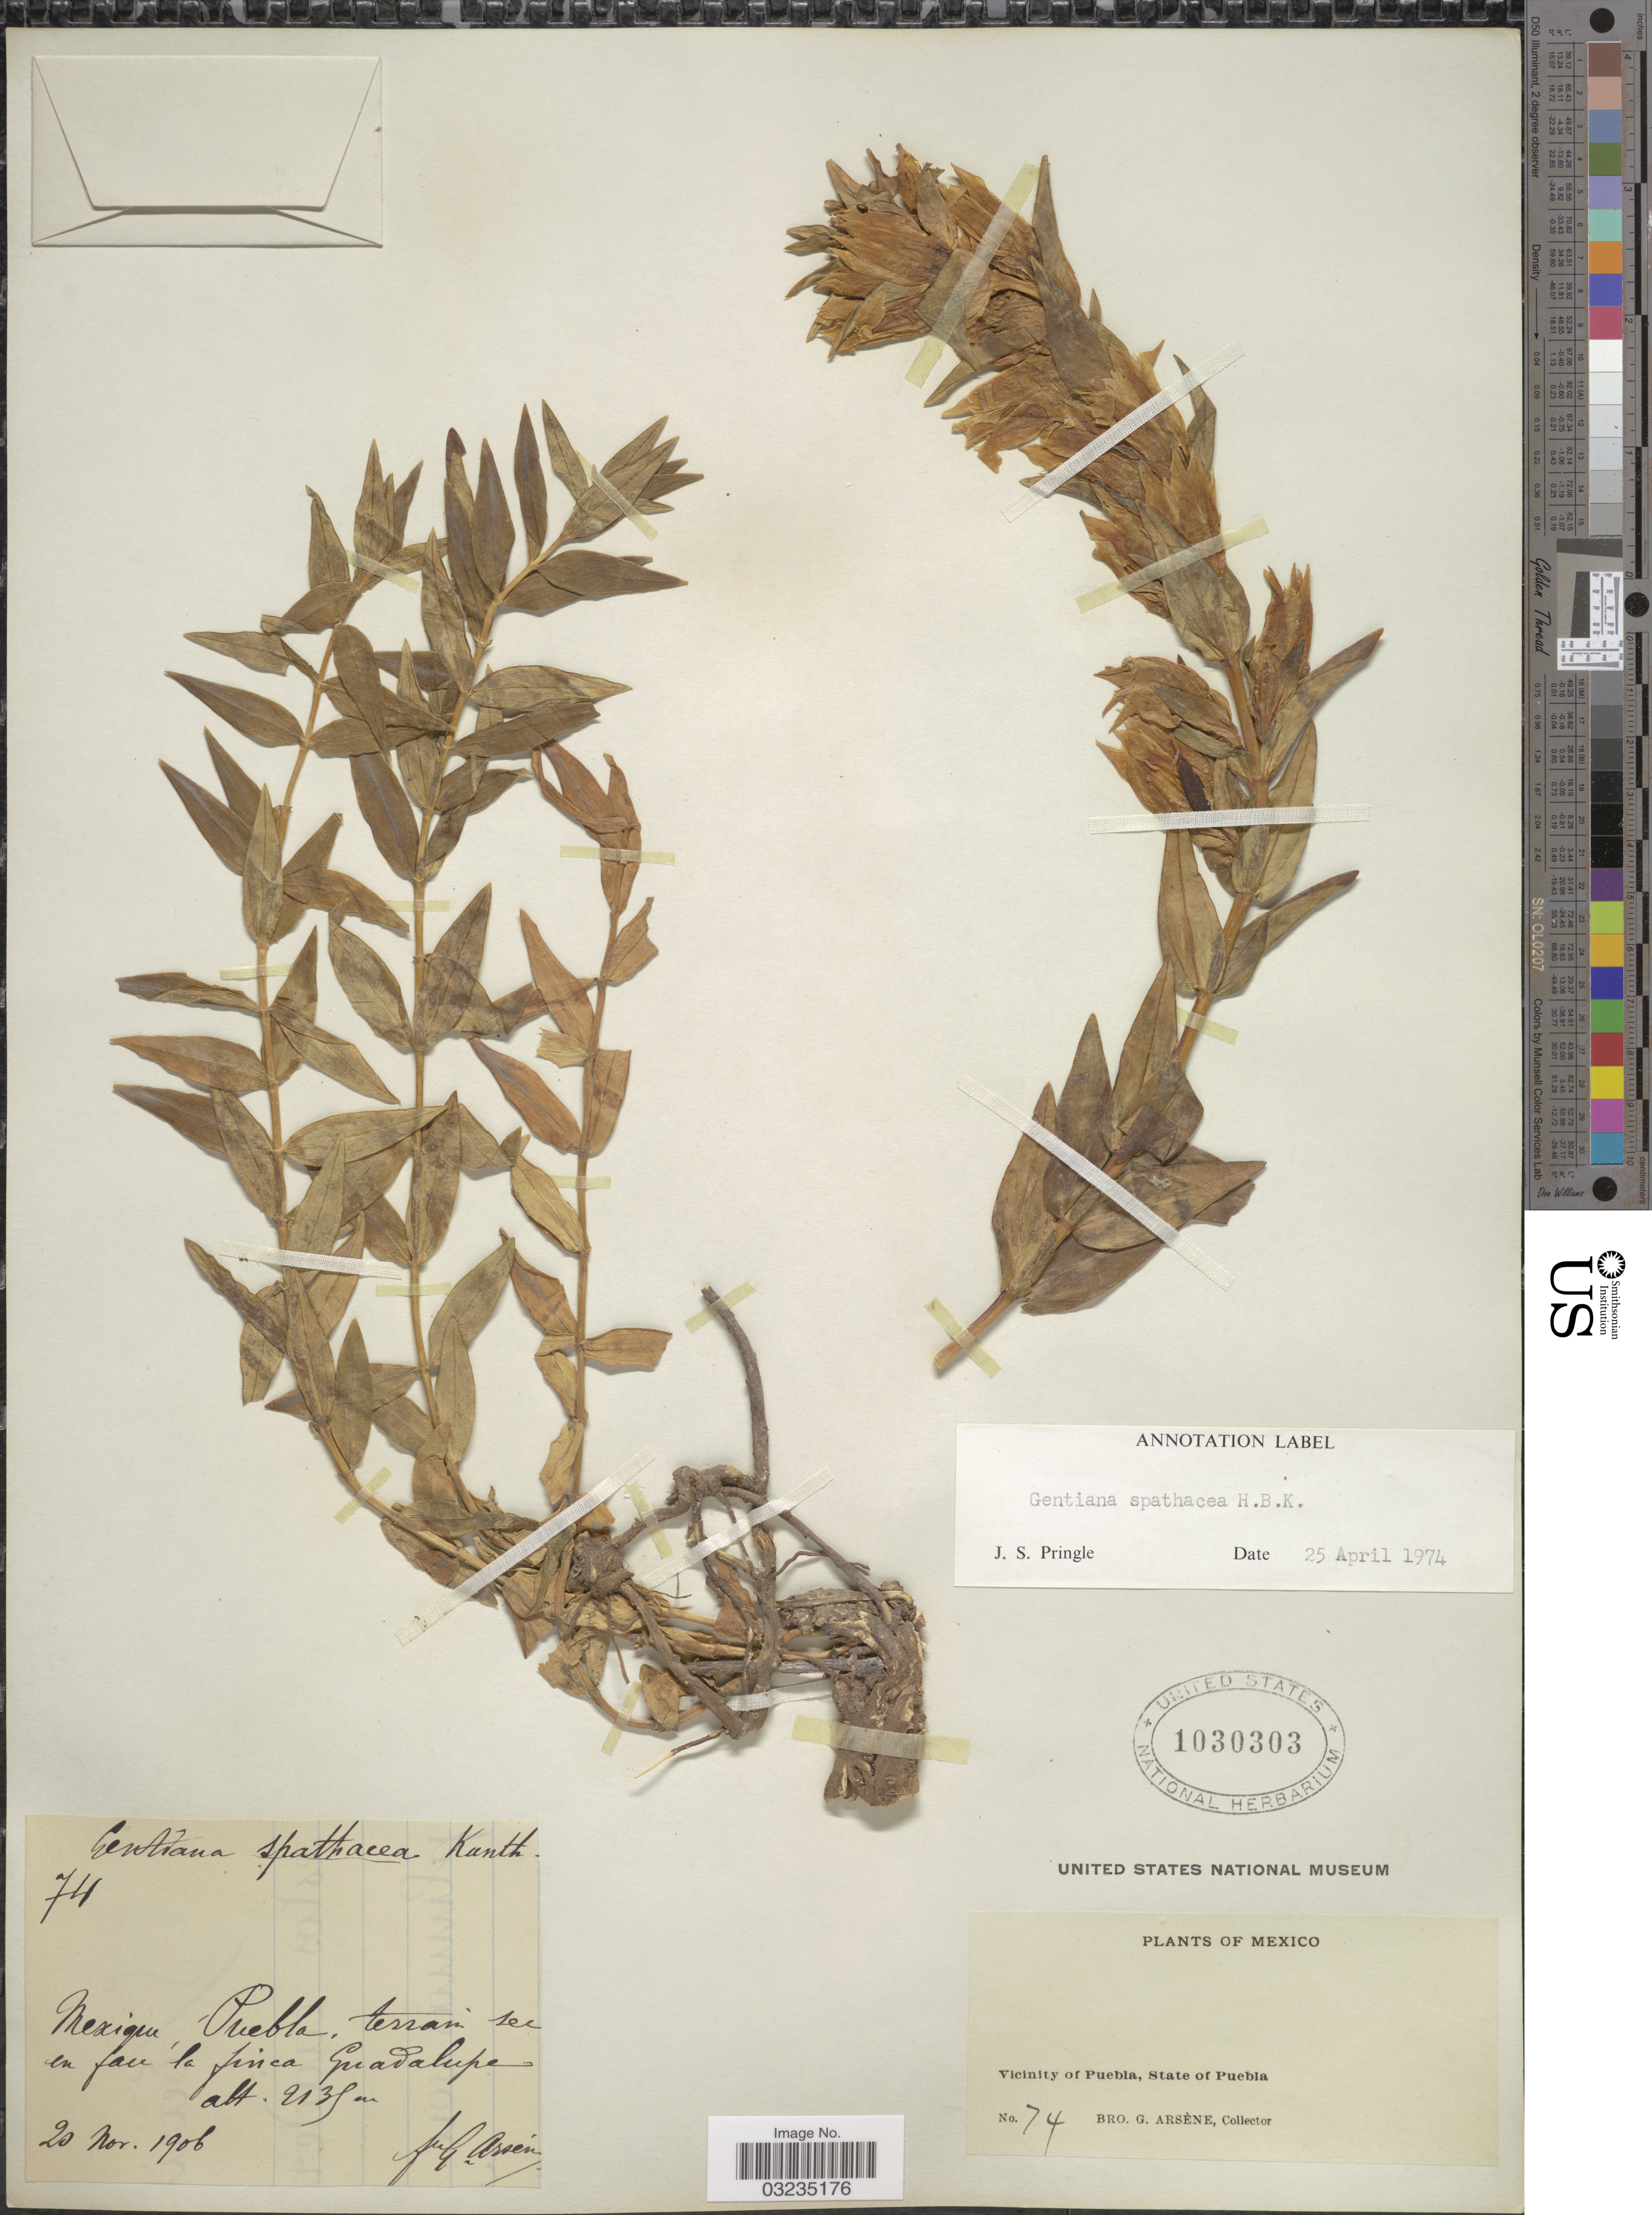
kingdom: Plantae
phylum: Tracheophyta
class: Magnoliopsida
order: Gentianales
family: Gentianaceae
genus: Gentiana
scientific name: Gentiana spathacea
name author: Kunth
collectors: Bro. G. Arsène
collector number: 74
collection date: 1906-11-20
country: Mexico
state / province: Puebla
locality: Vicinity of Puebla, State of Puebla. Terrain sec en face la finca Guadalupe.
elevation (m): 2135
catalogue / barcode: US 1030303